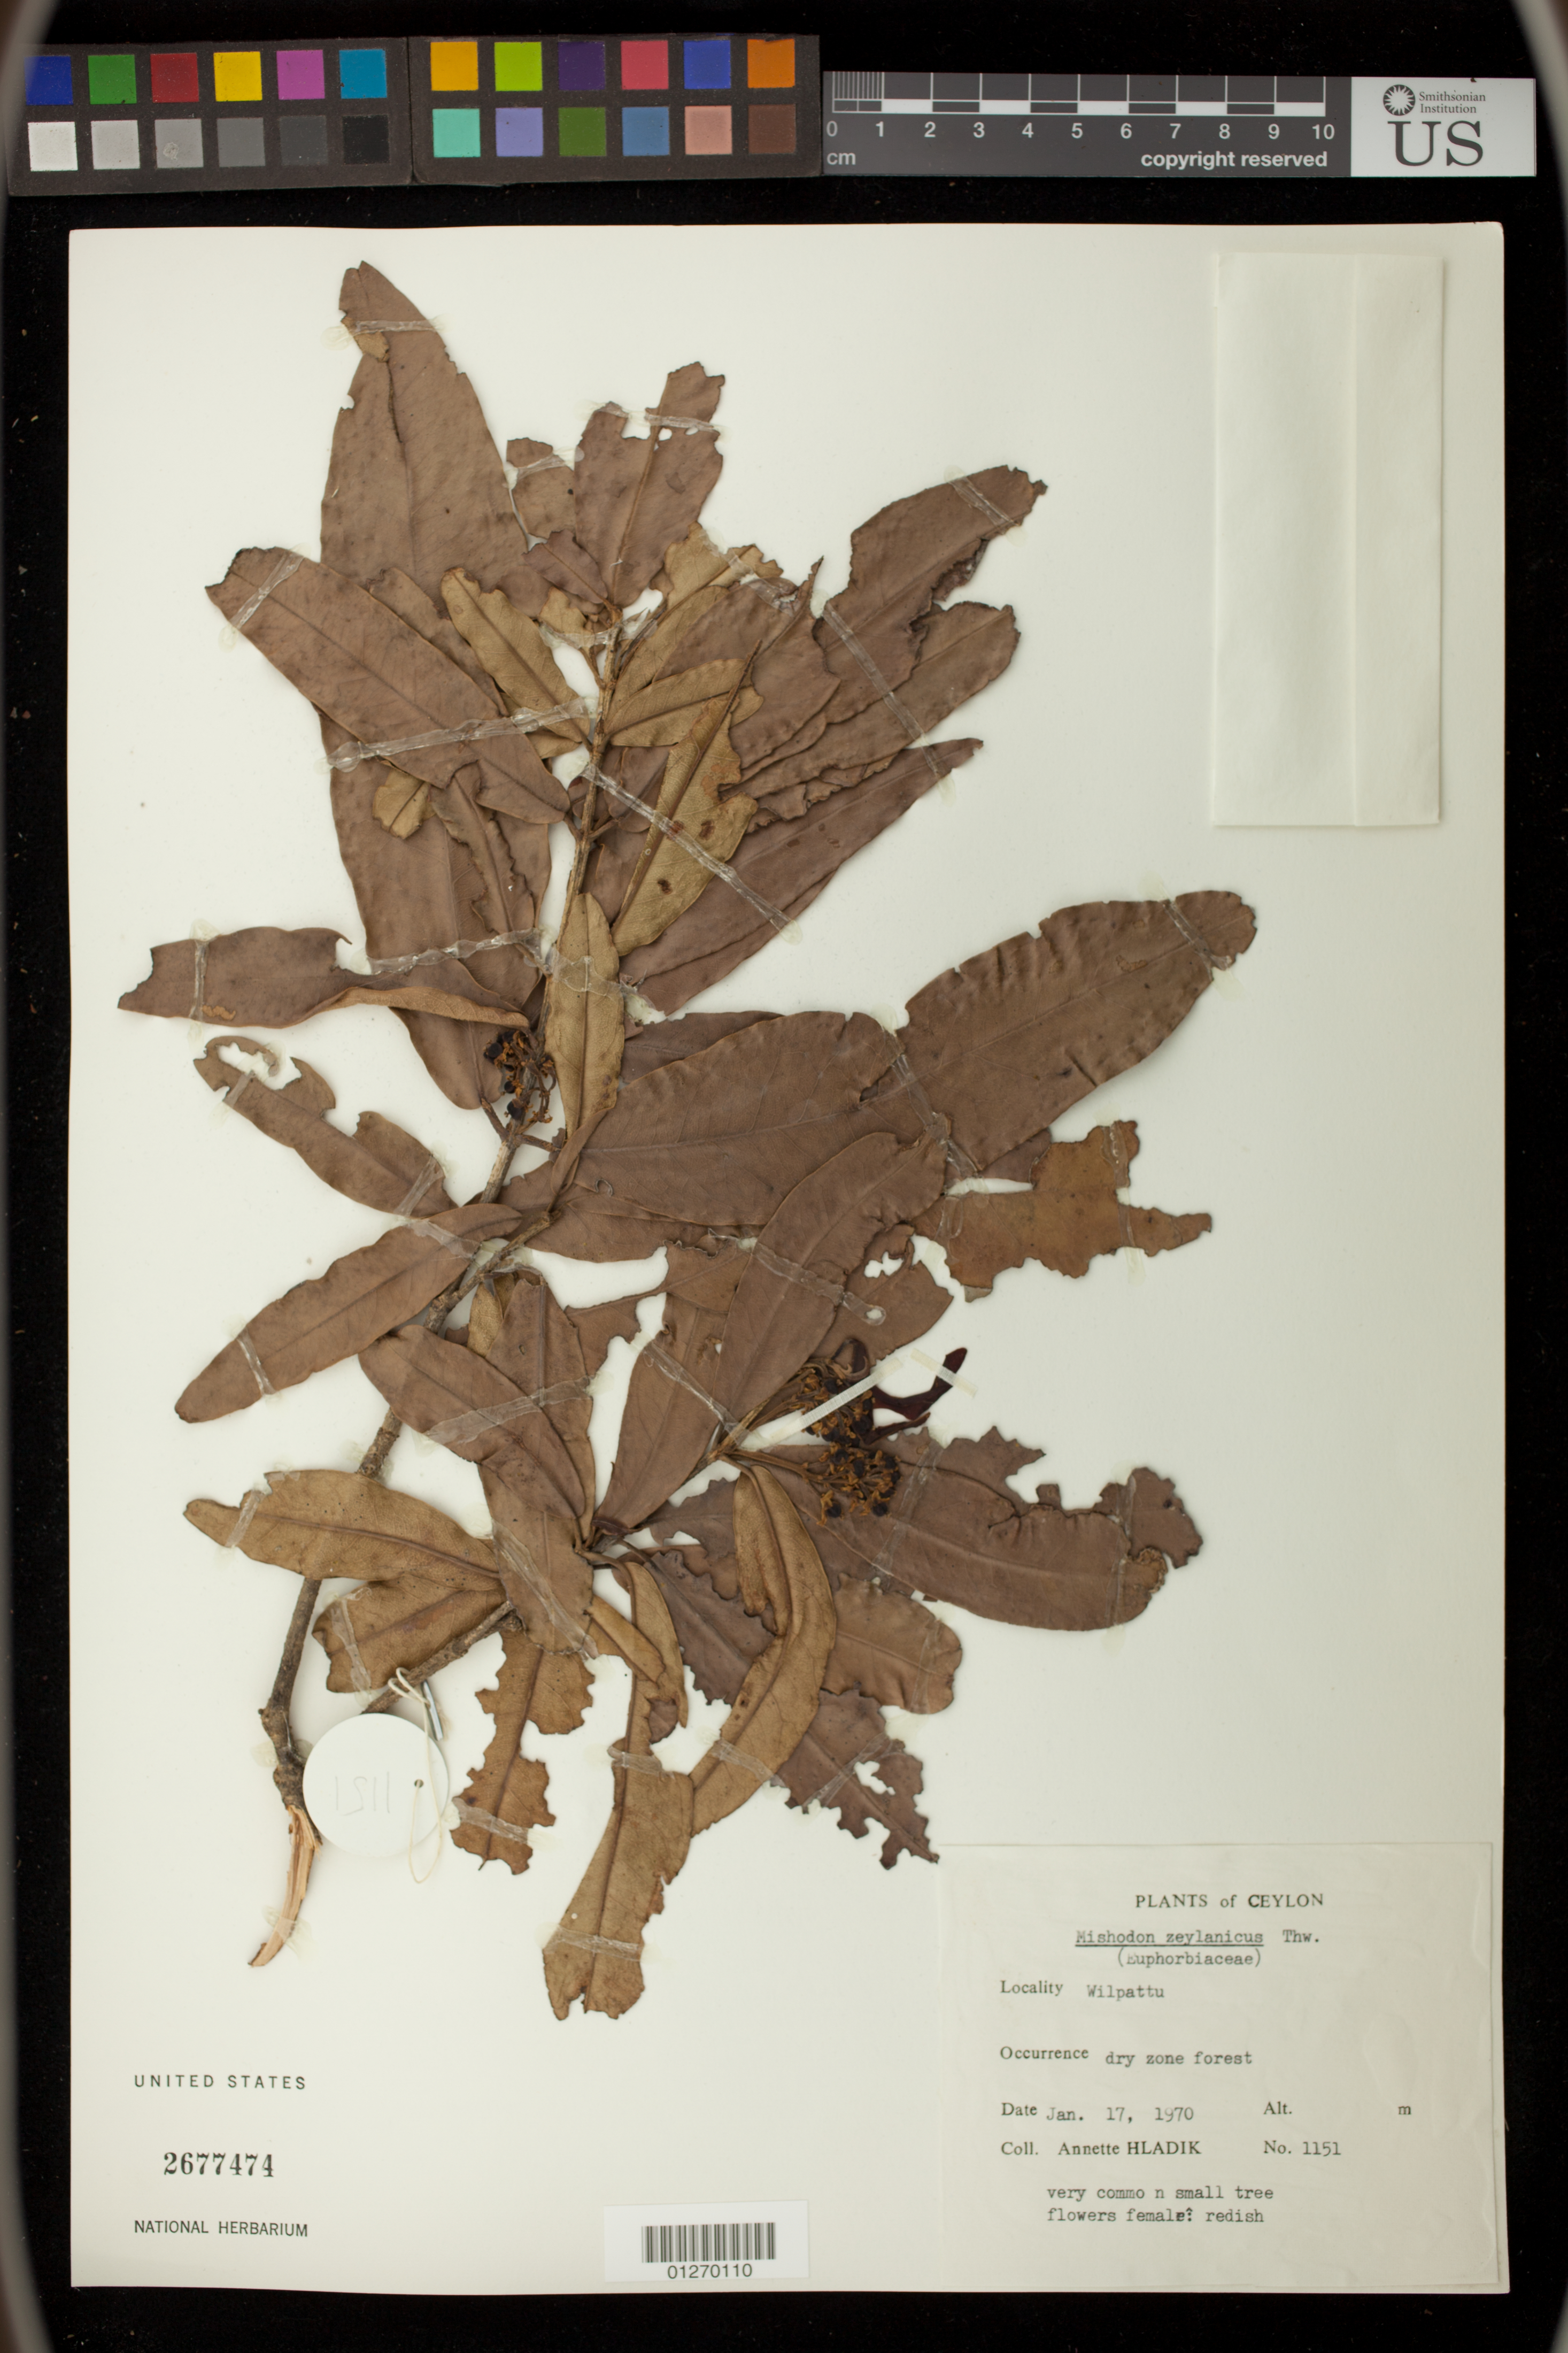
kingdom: Plantae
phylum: Tracheophyta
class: Magnoliopsida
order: Malpighiales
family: Picrodendraceae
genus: Mischodon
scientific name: Mischodon zeylanicus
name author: Thwaites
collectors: A. Hladik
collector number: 1151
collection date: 1970-01-17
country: Sri Lanka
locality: Wilpattu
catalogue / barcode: US 2677474